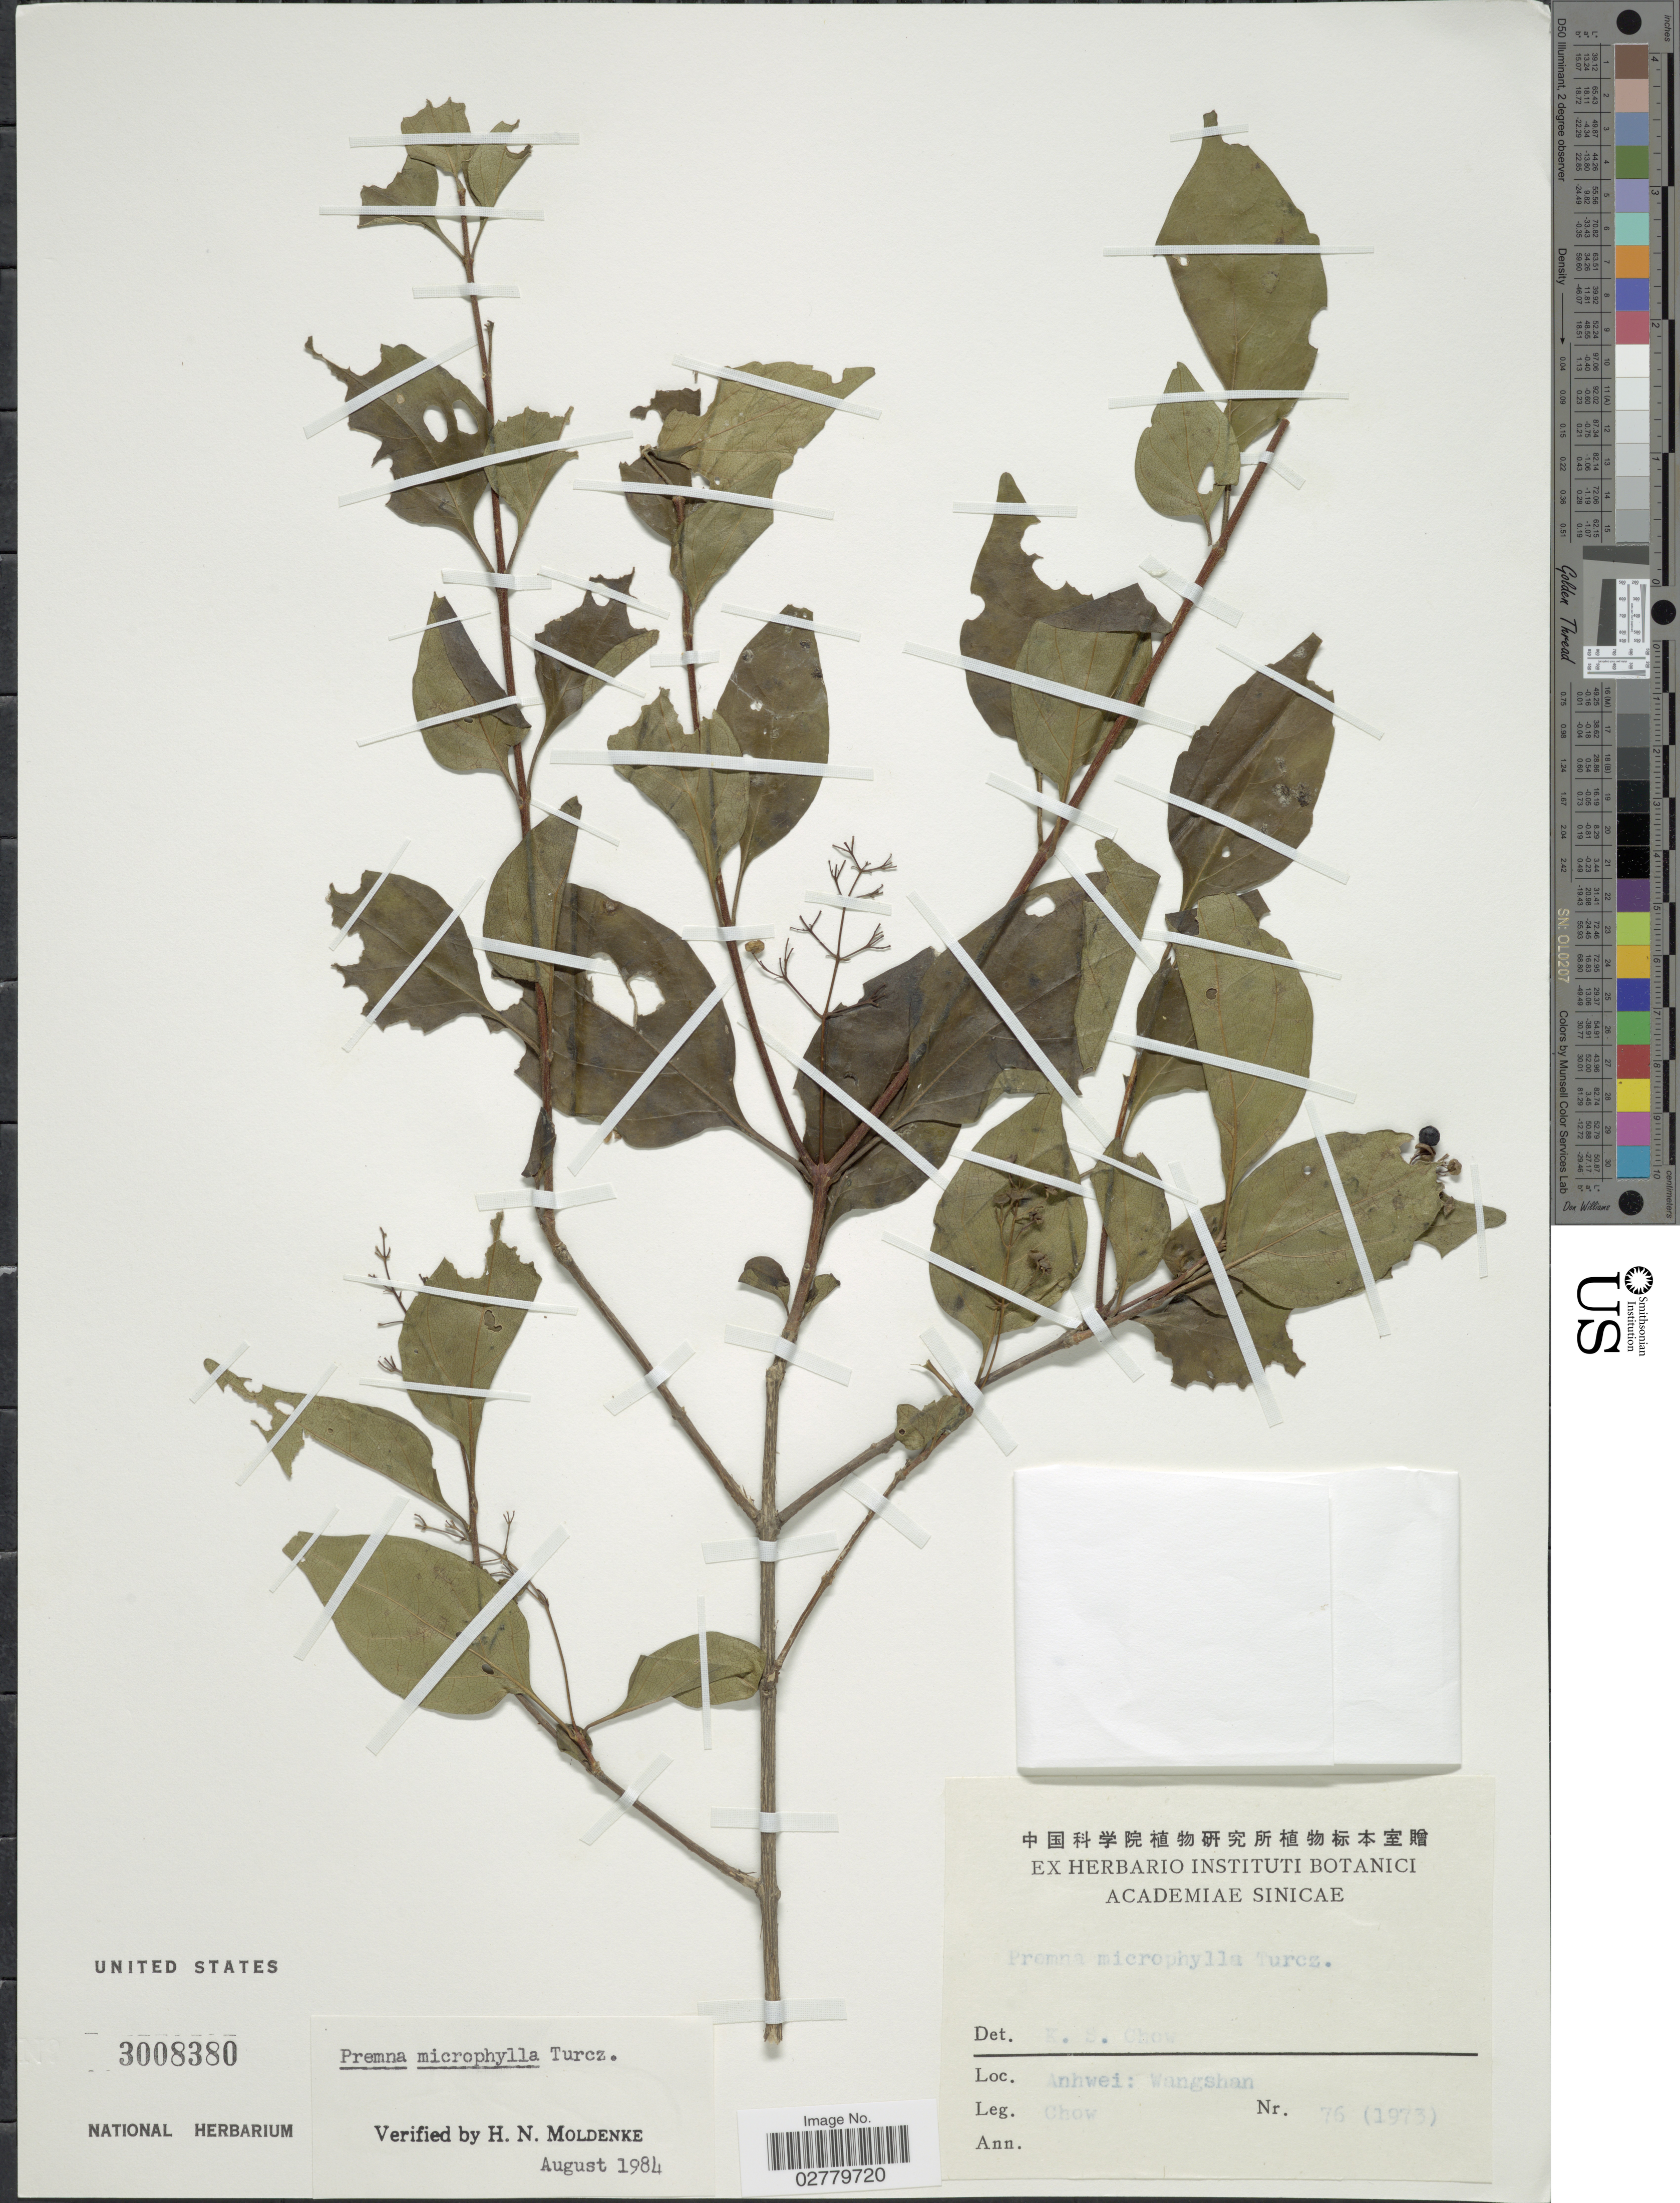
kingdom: Plantae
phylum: Tracheophyta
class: Magnoliopsida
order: Lamiales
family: Lamiaceae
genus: Premna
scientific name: Premna microphylla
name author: Turcz.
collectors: Chow, --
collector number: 76 (1973)?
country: China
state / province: Anhui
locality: Anhwei: Wangshan.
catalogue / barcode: US 3008380